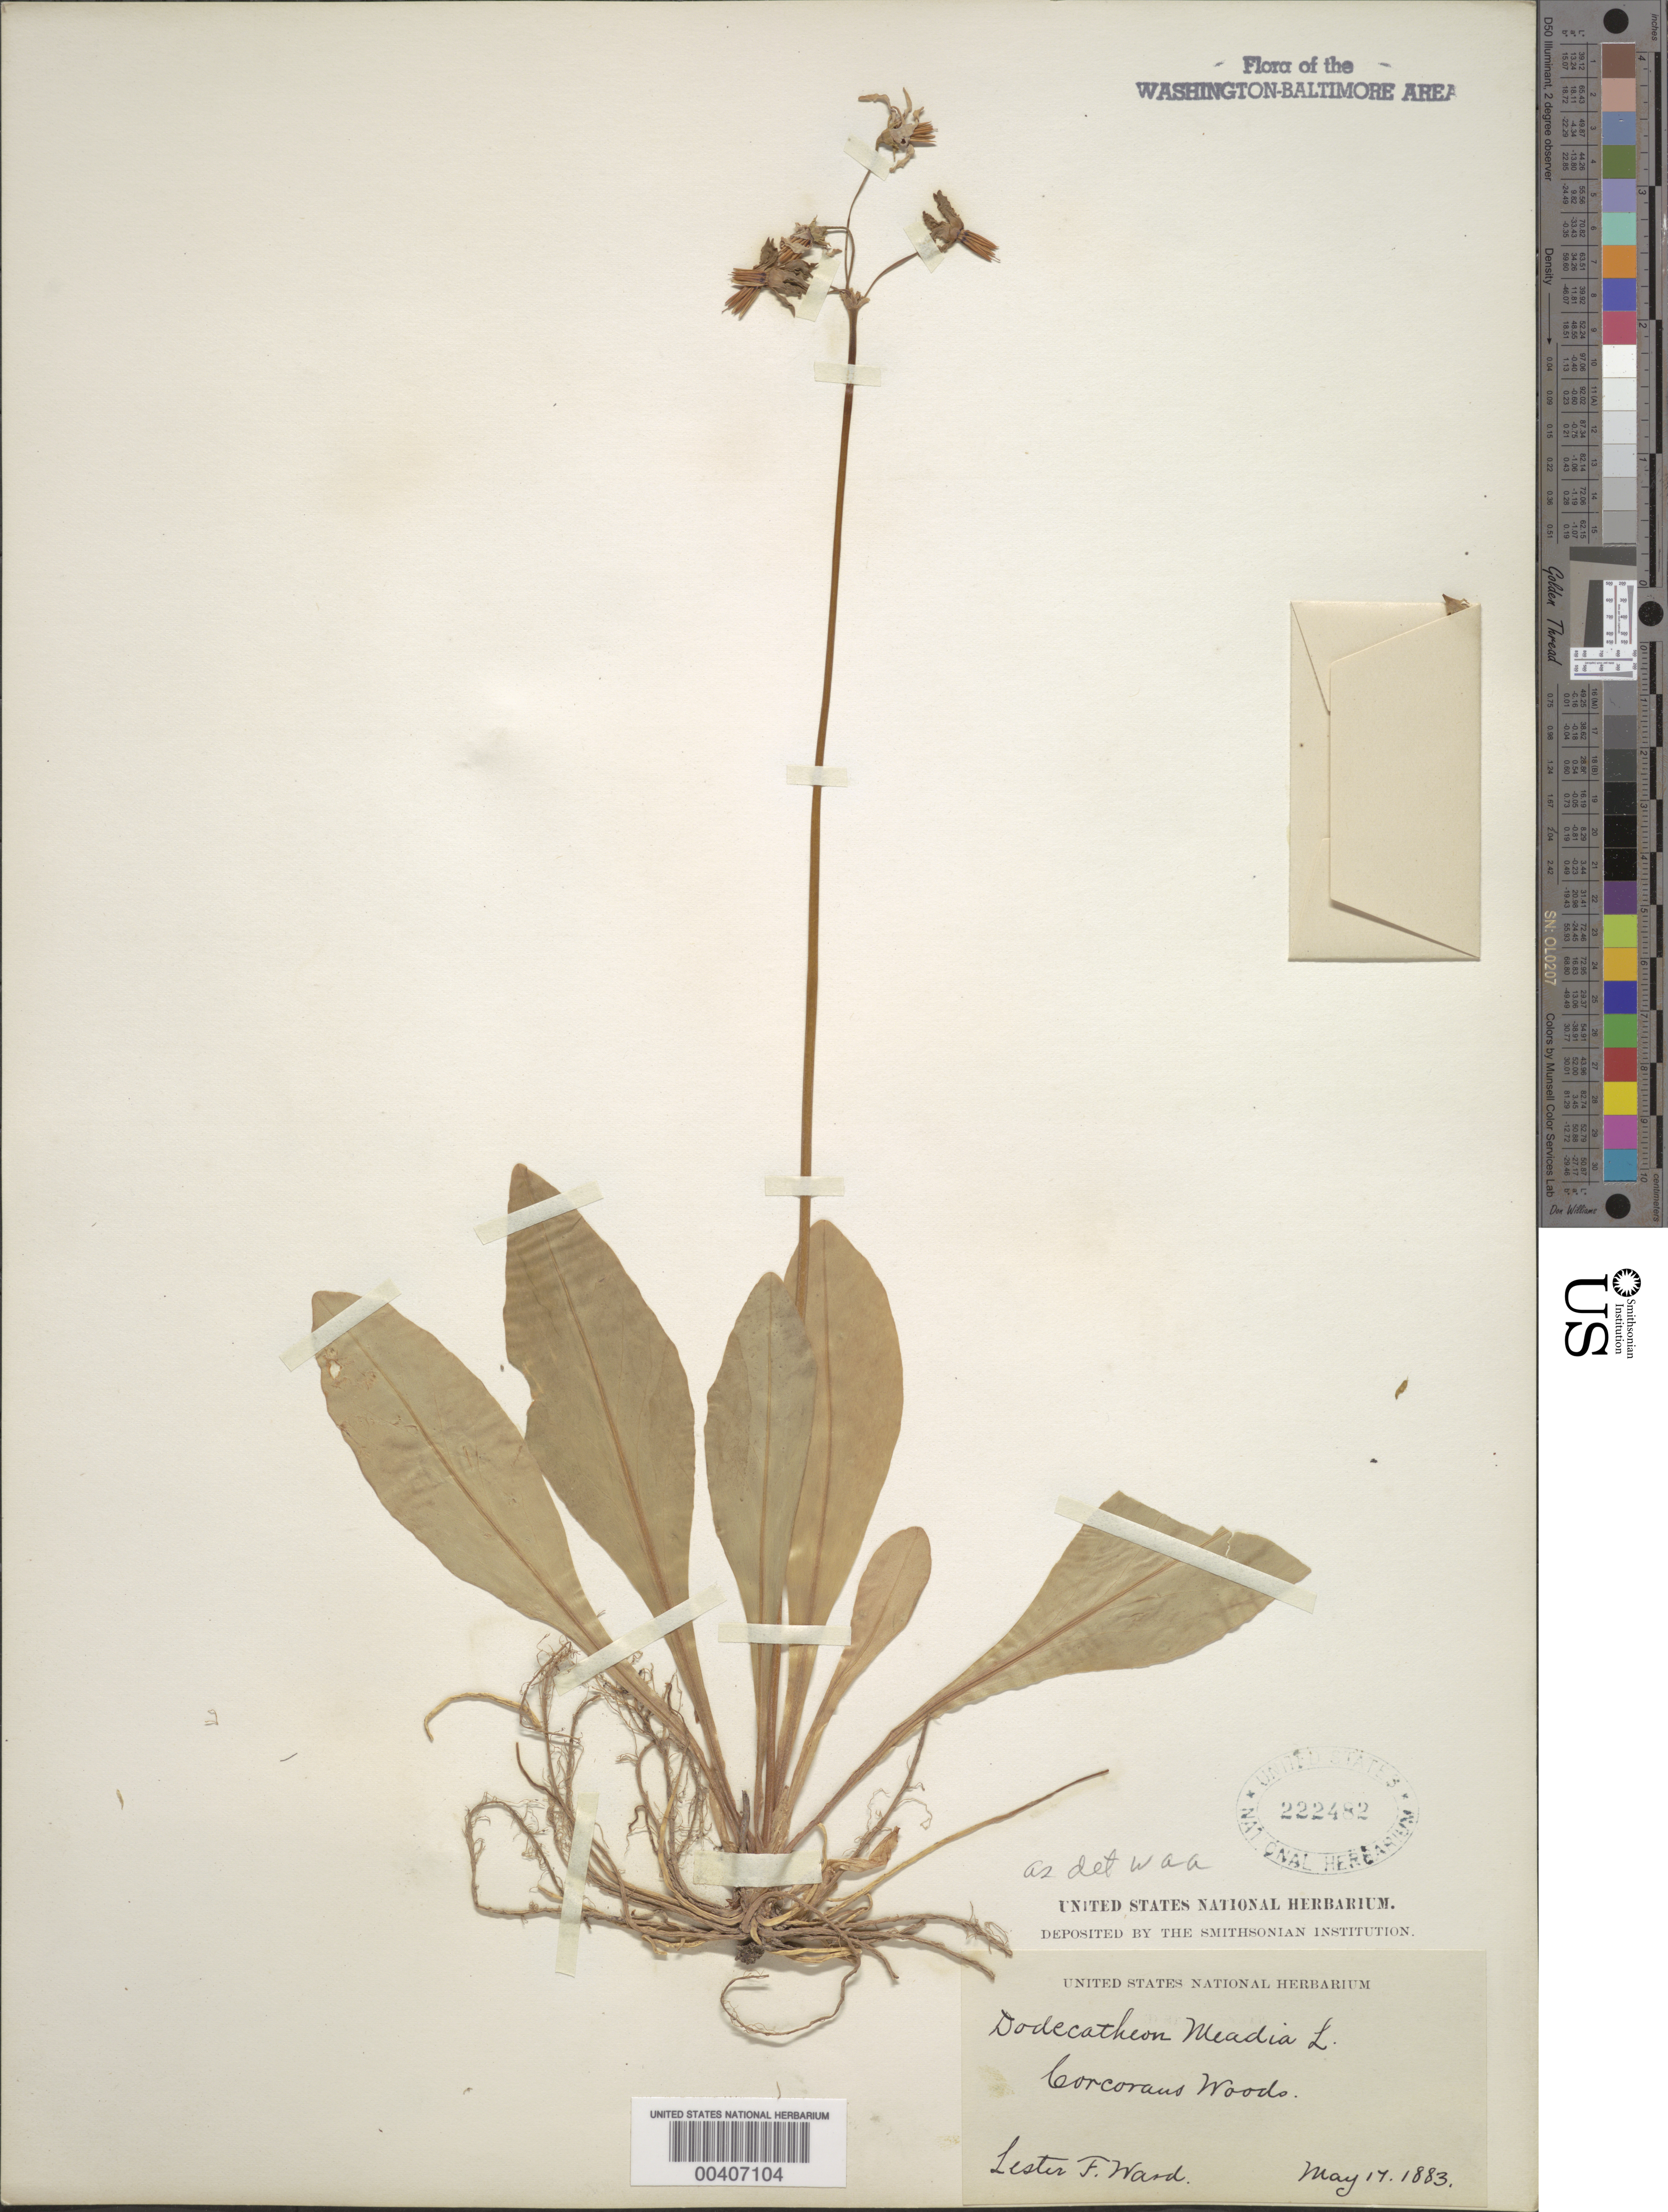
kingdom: Plantae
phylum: Tracheophyta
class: Magnoliopsida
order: Ericales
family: Primulaceae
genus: Primula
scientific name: Primula meadia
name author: (L.) A.R. Mast & Reveal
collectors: L. F. Ward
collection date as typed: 17 May 1883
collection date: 1883-05-17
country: United States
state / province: District of Columbia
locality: Corcorans Woods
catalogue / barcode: US 222482